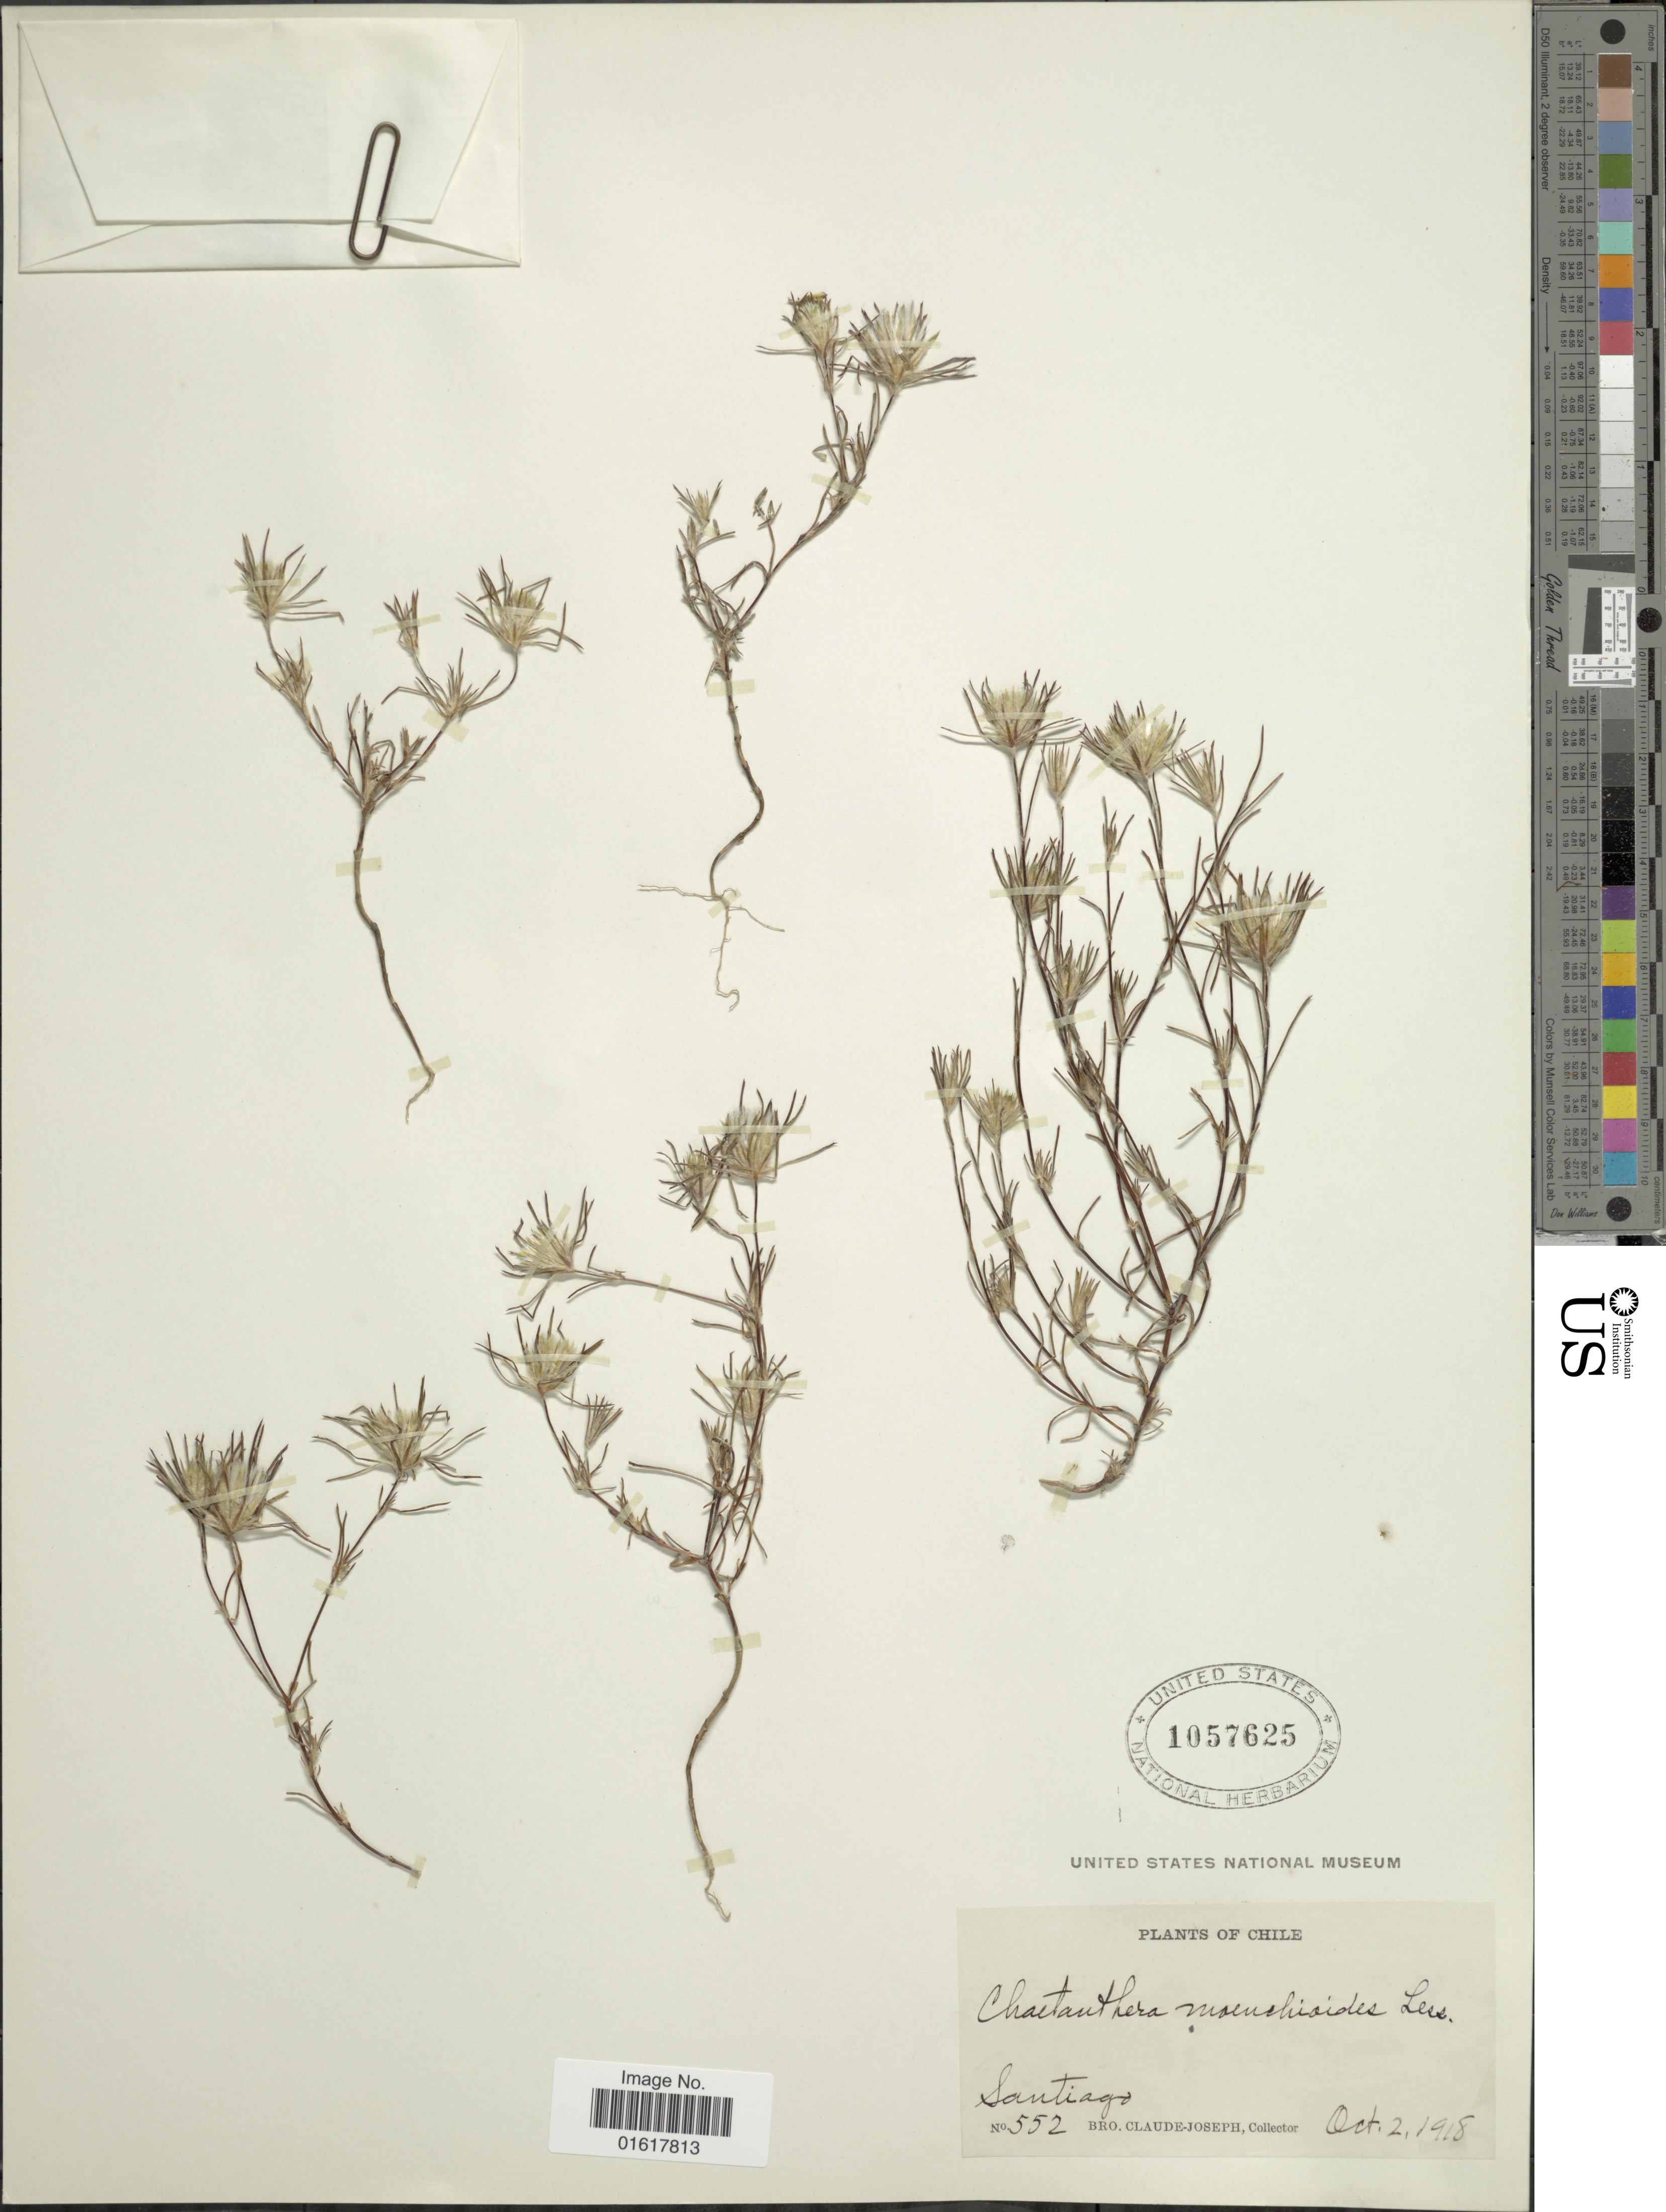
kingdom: Plantae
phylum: Tracheophyta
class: Magnoliopsida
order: Asterales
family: Asteraceae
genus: Chaetanthera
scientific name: Chaetanthera moenchioides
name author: Less.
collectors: Bro. Claude-Joseph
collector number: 552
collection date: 1918-10-02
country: Chile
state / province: Región Metropolitana (RM)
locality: Santiago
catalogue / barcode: US 1057625